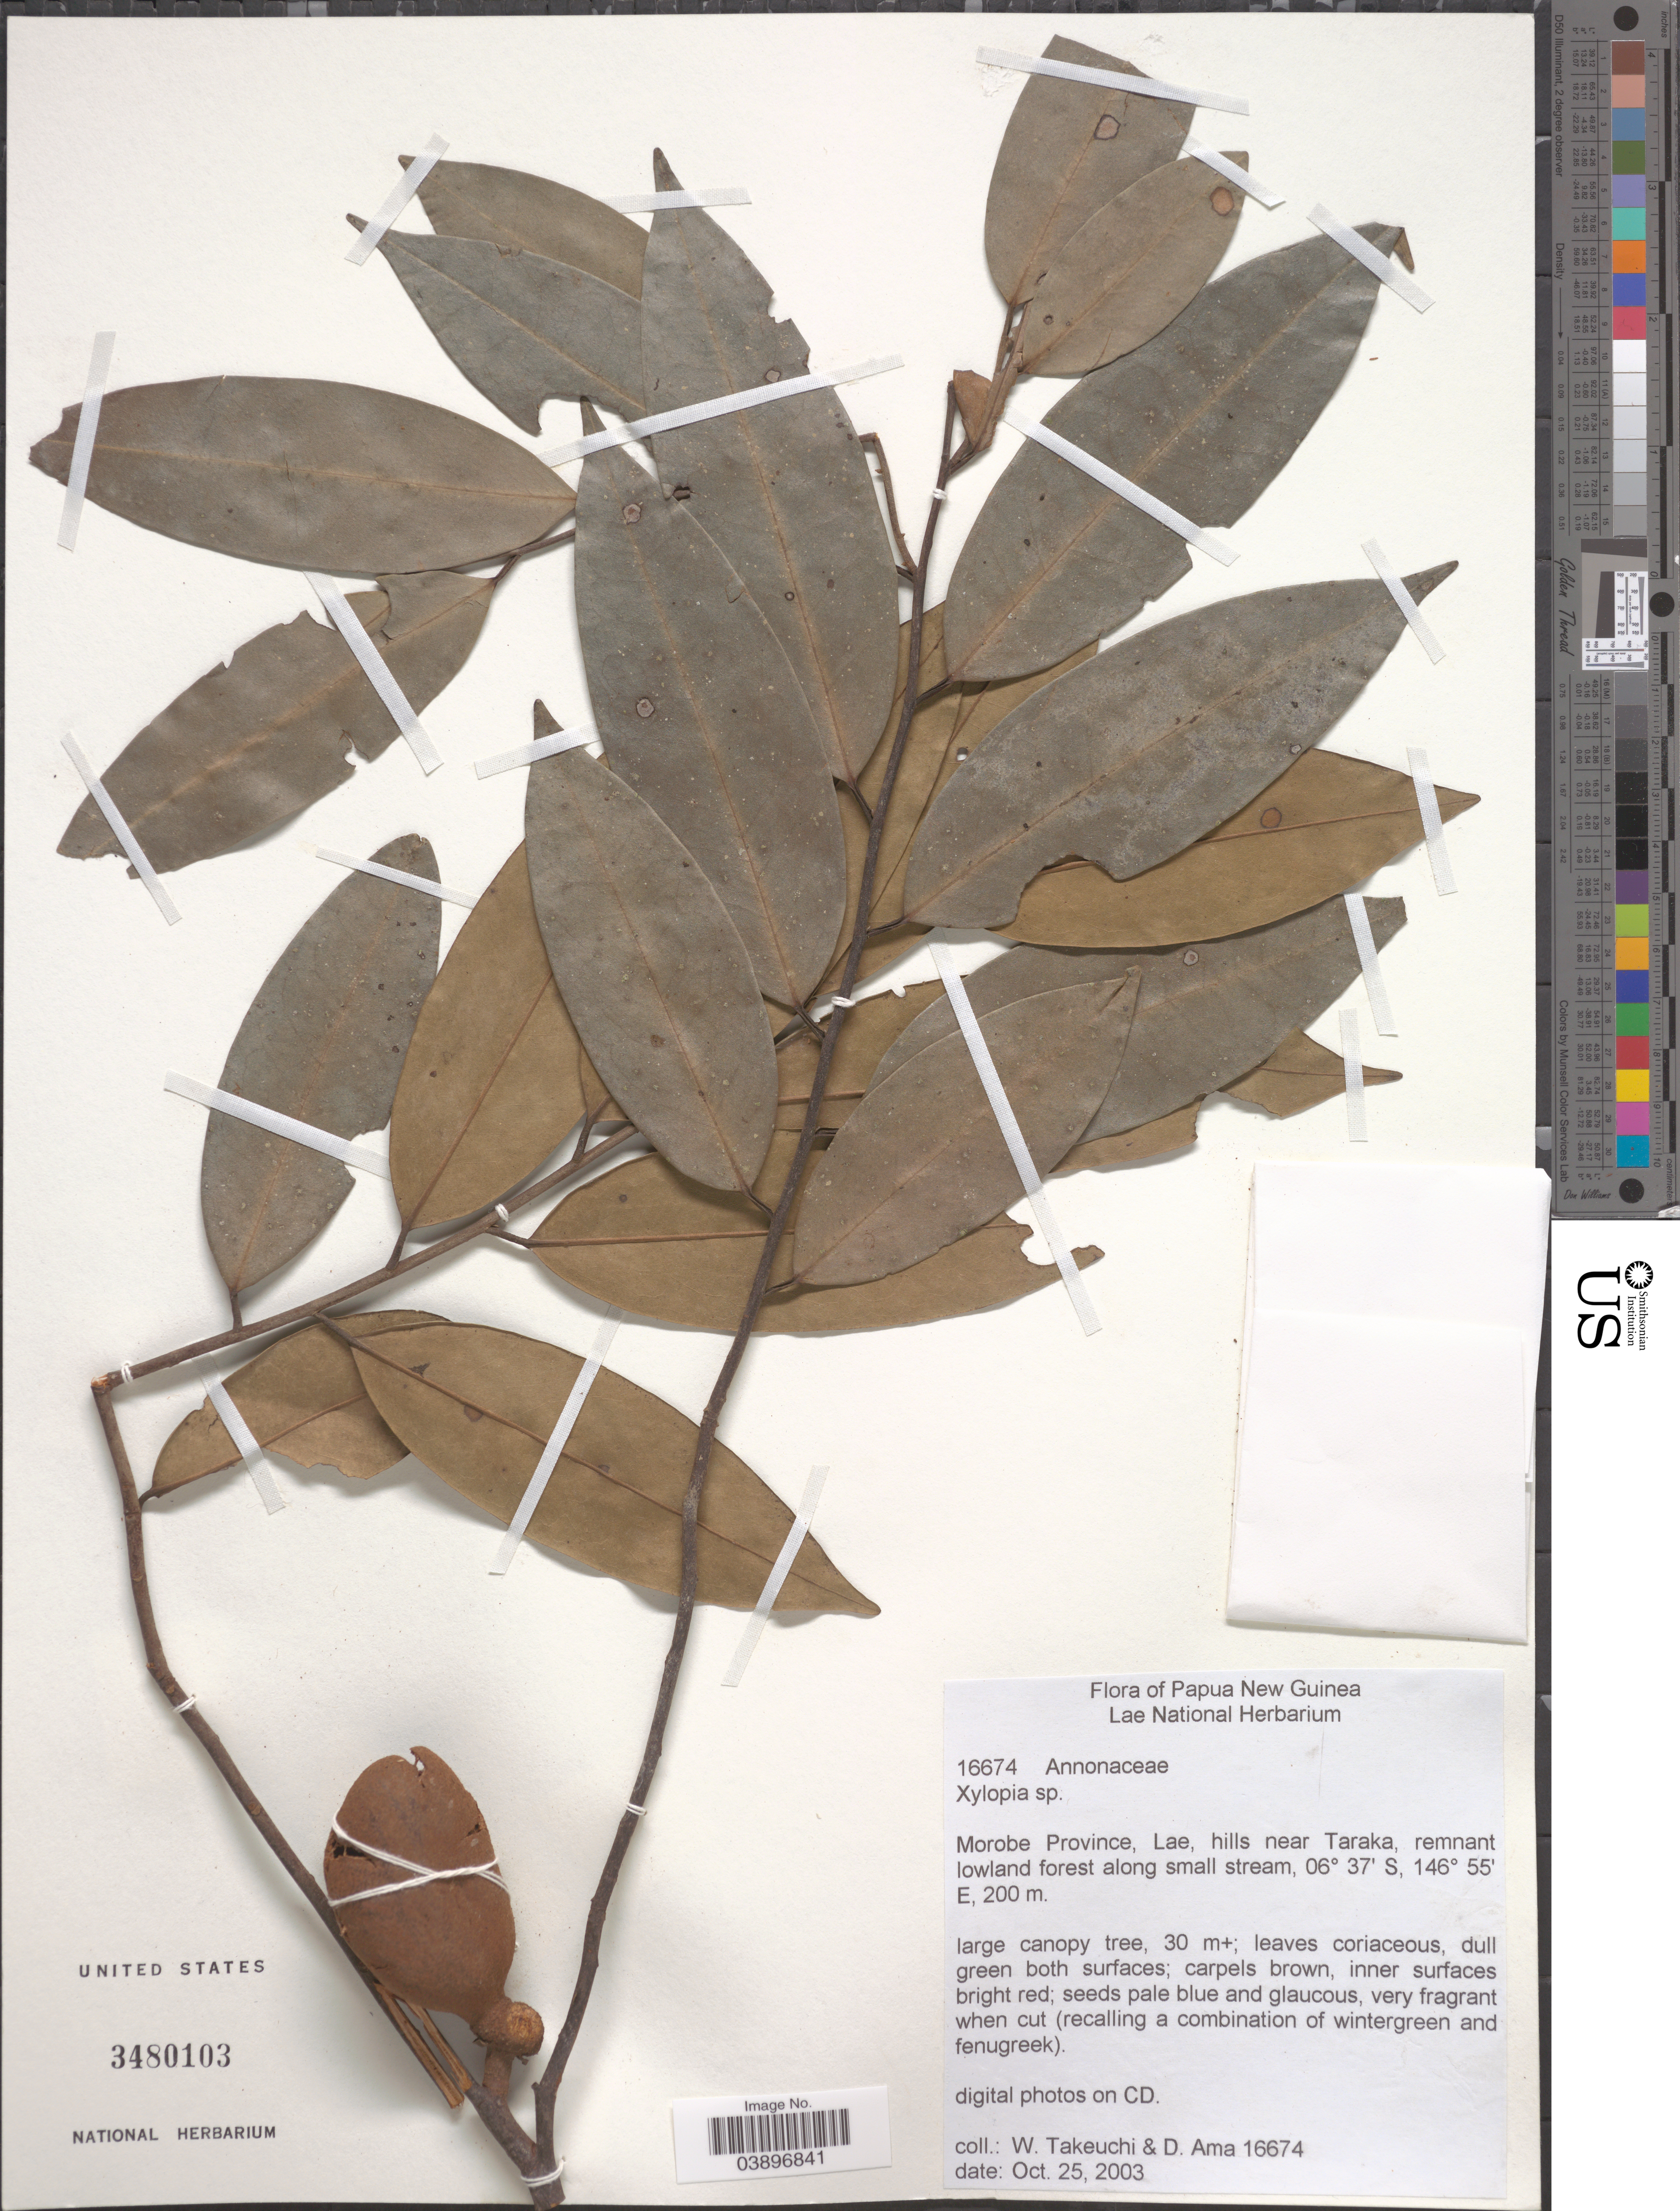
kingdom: Plantae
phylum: Tracheophyta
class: Magnoliopsida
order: Magnoliales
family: Annonaceae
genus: Xylopia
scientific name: Xylopia sp.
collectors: W. Takeuchi & D. Ama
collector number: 16674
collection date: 2003-10-25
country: Papua New Guinea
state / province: Morobe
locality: Lae, hills near Taraka.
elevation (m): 200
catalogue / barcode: US 3480103